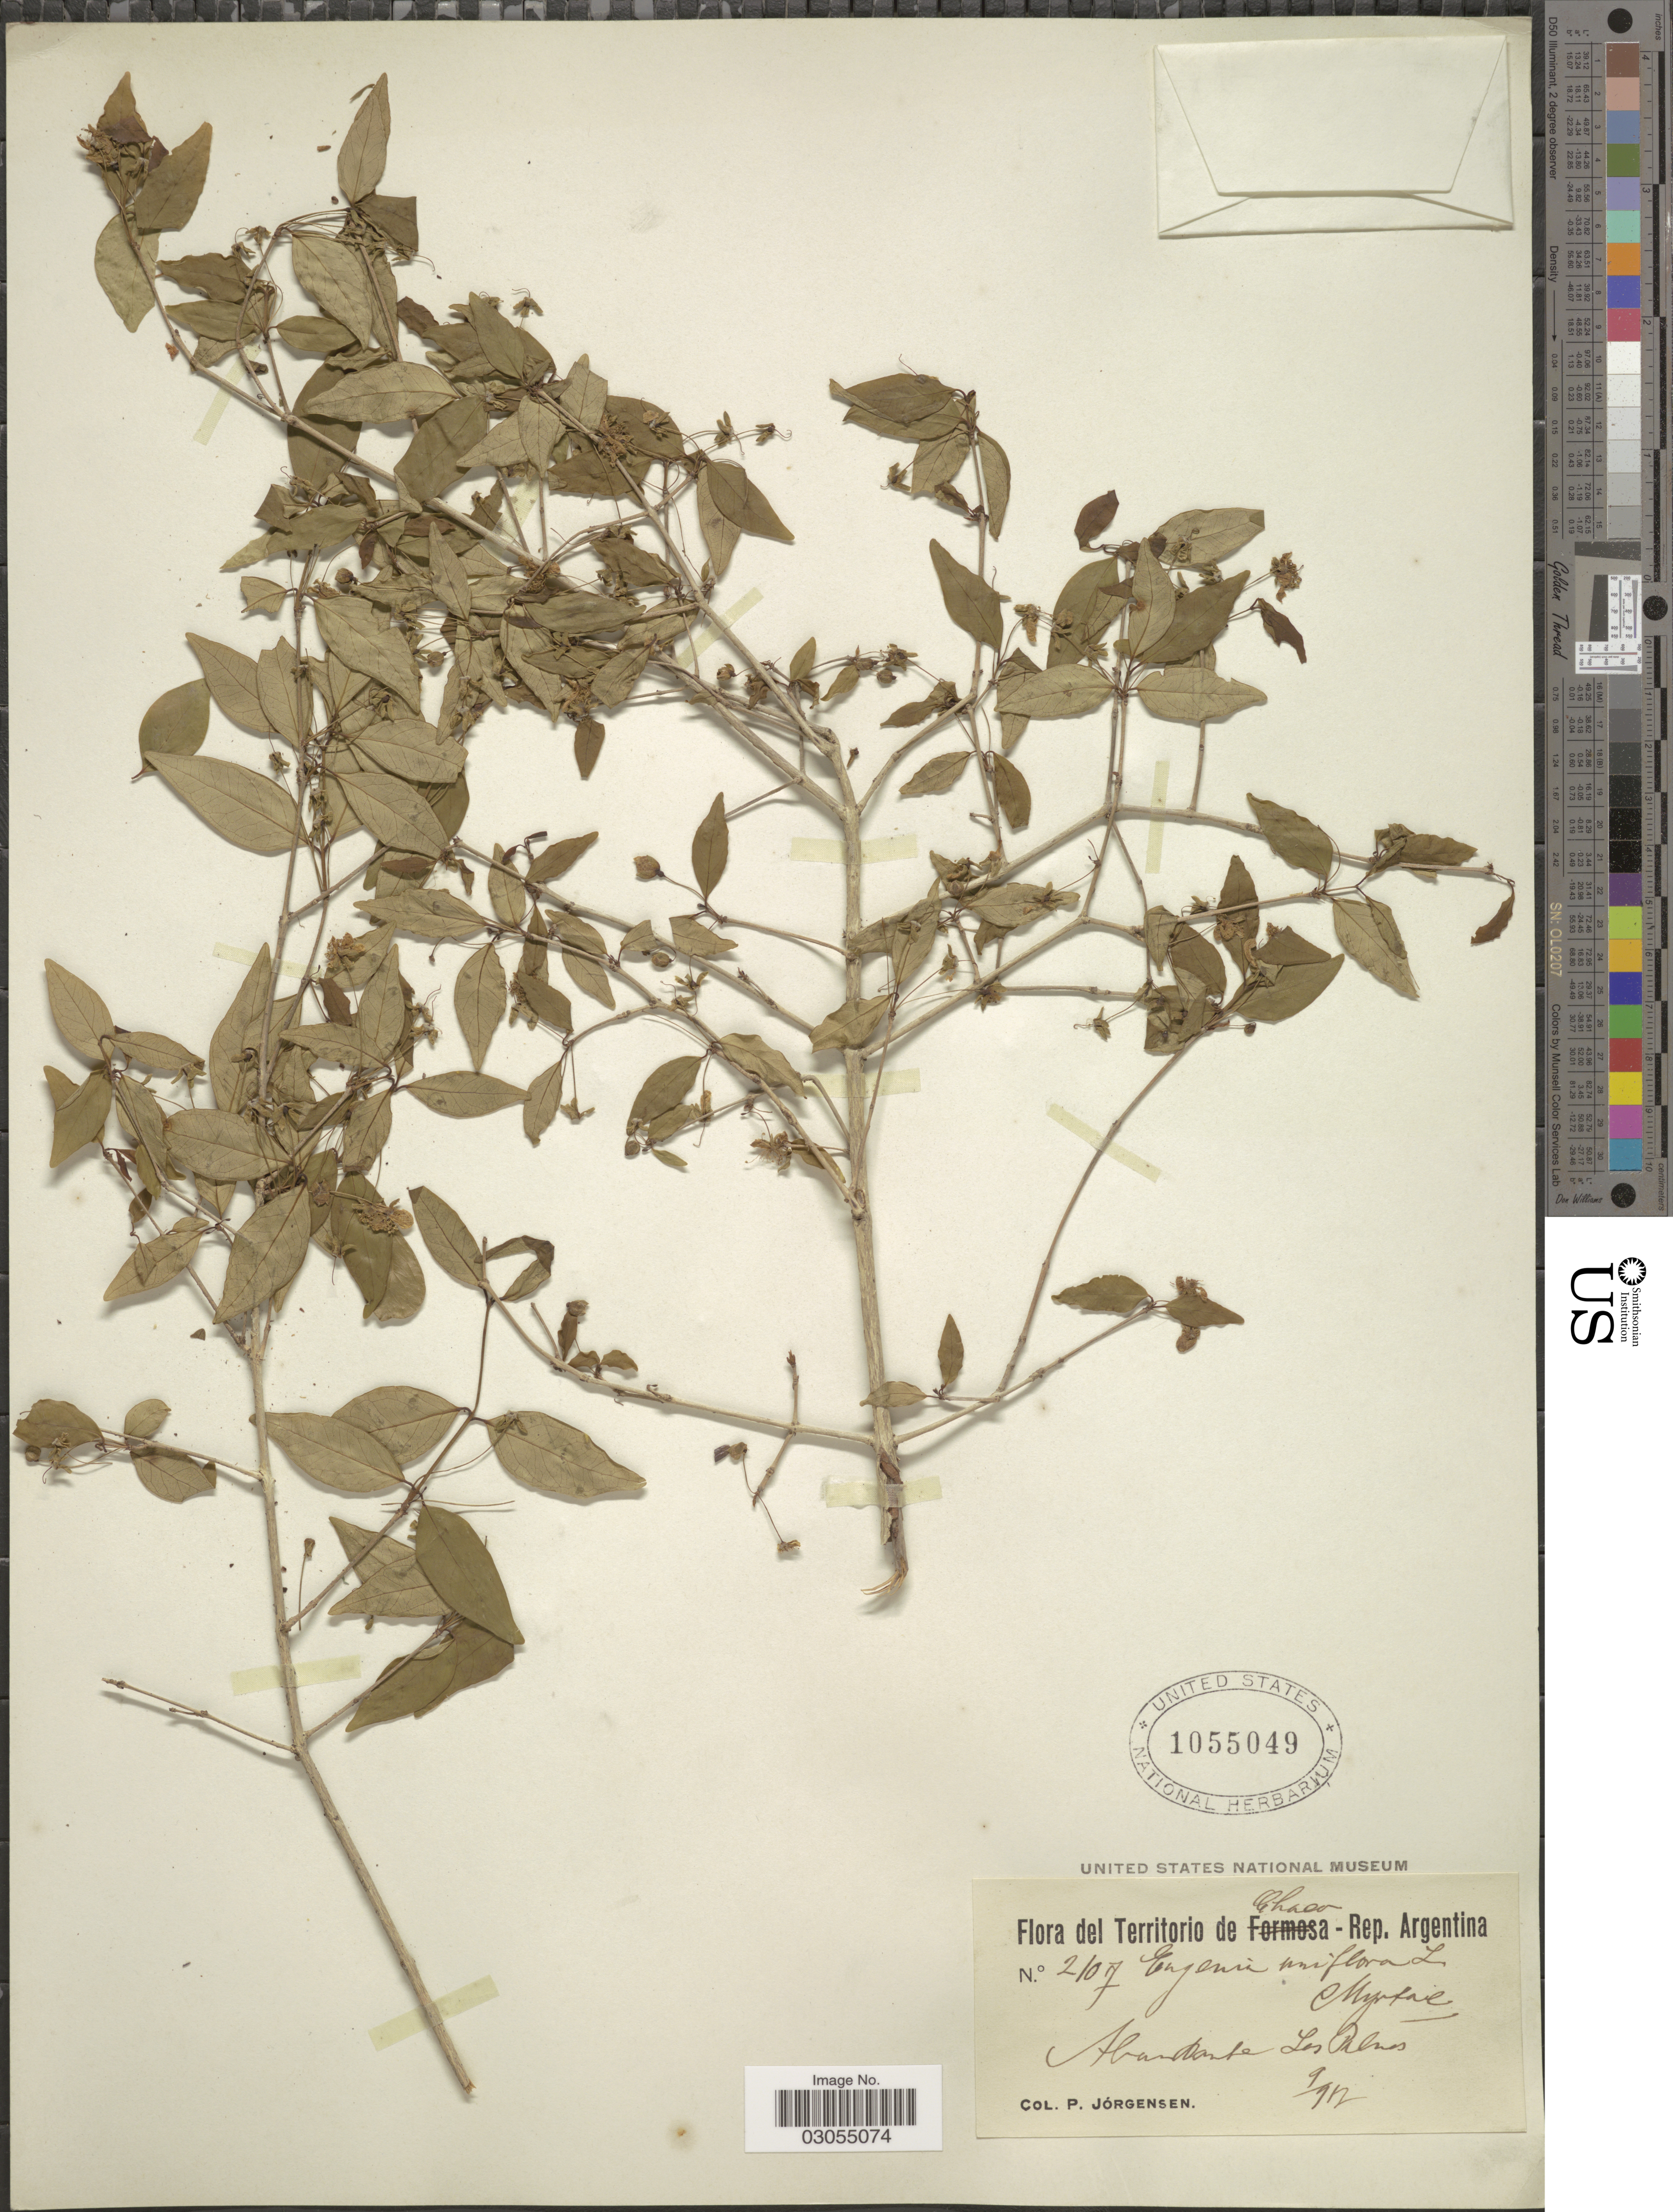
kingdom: Plantae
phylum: Tracheophyta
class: Magnoliopsida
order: Myrtales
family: Myrtaceae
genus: Eugenia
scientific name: Eugenia uniflora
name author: L.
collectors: P. Jörgensen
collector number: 2107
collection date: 1912-09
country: Argentina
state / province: Chaco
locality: Territorio de Chaco, Abundante Las Palmas.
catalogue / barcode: US 1055049